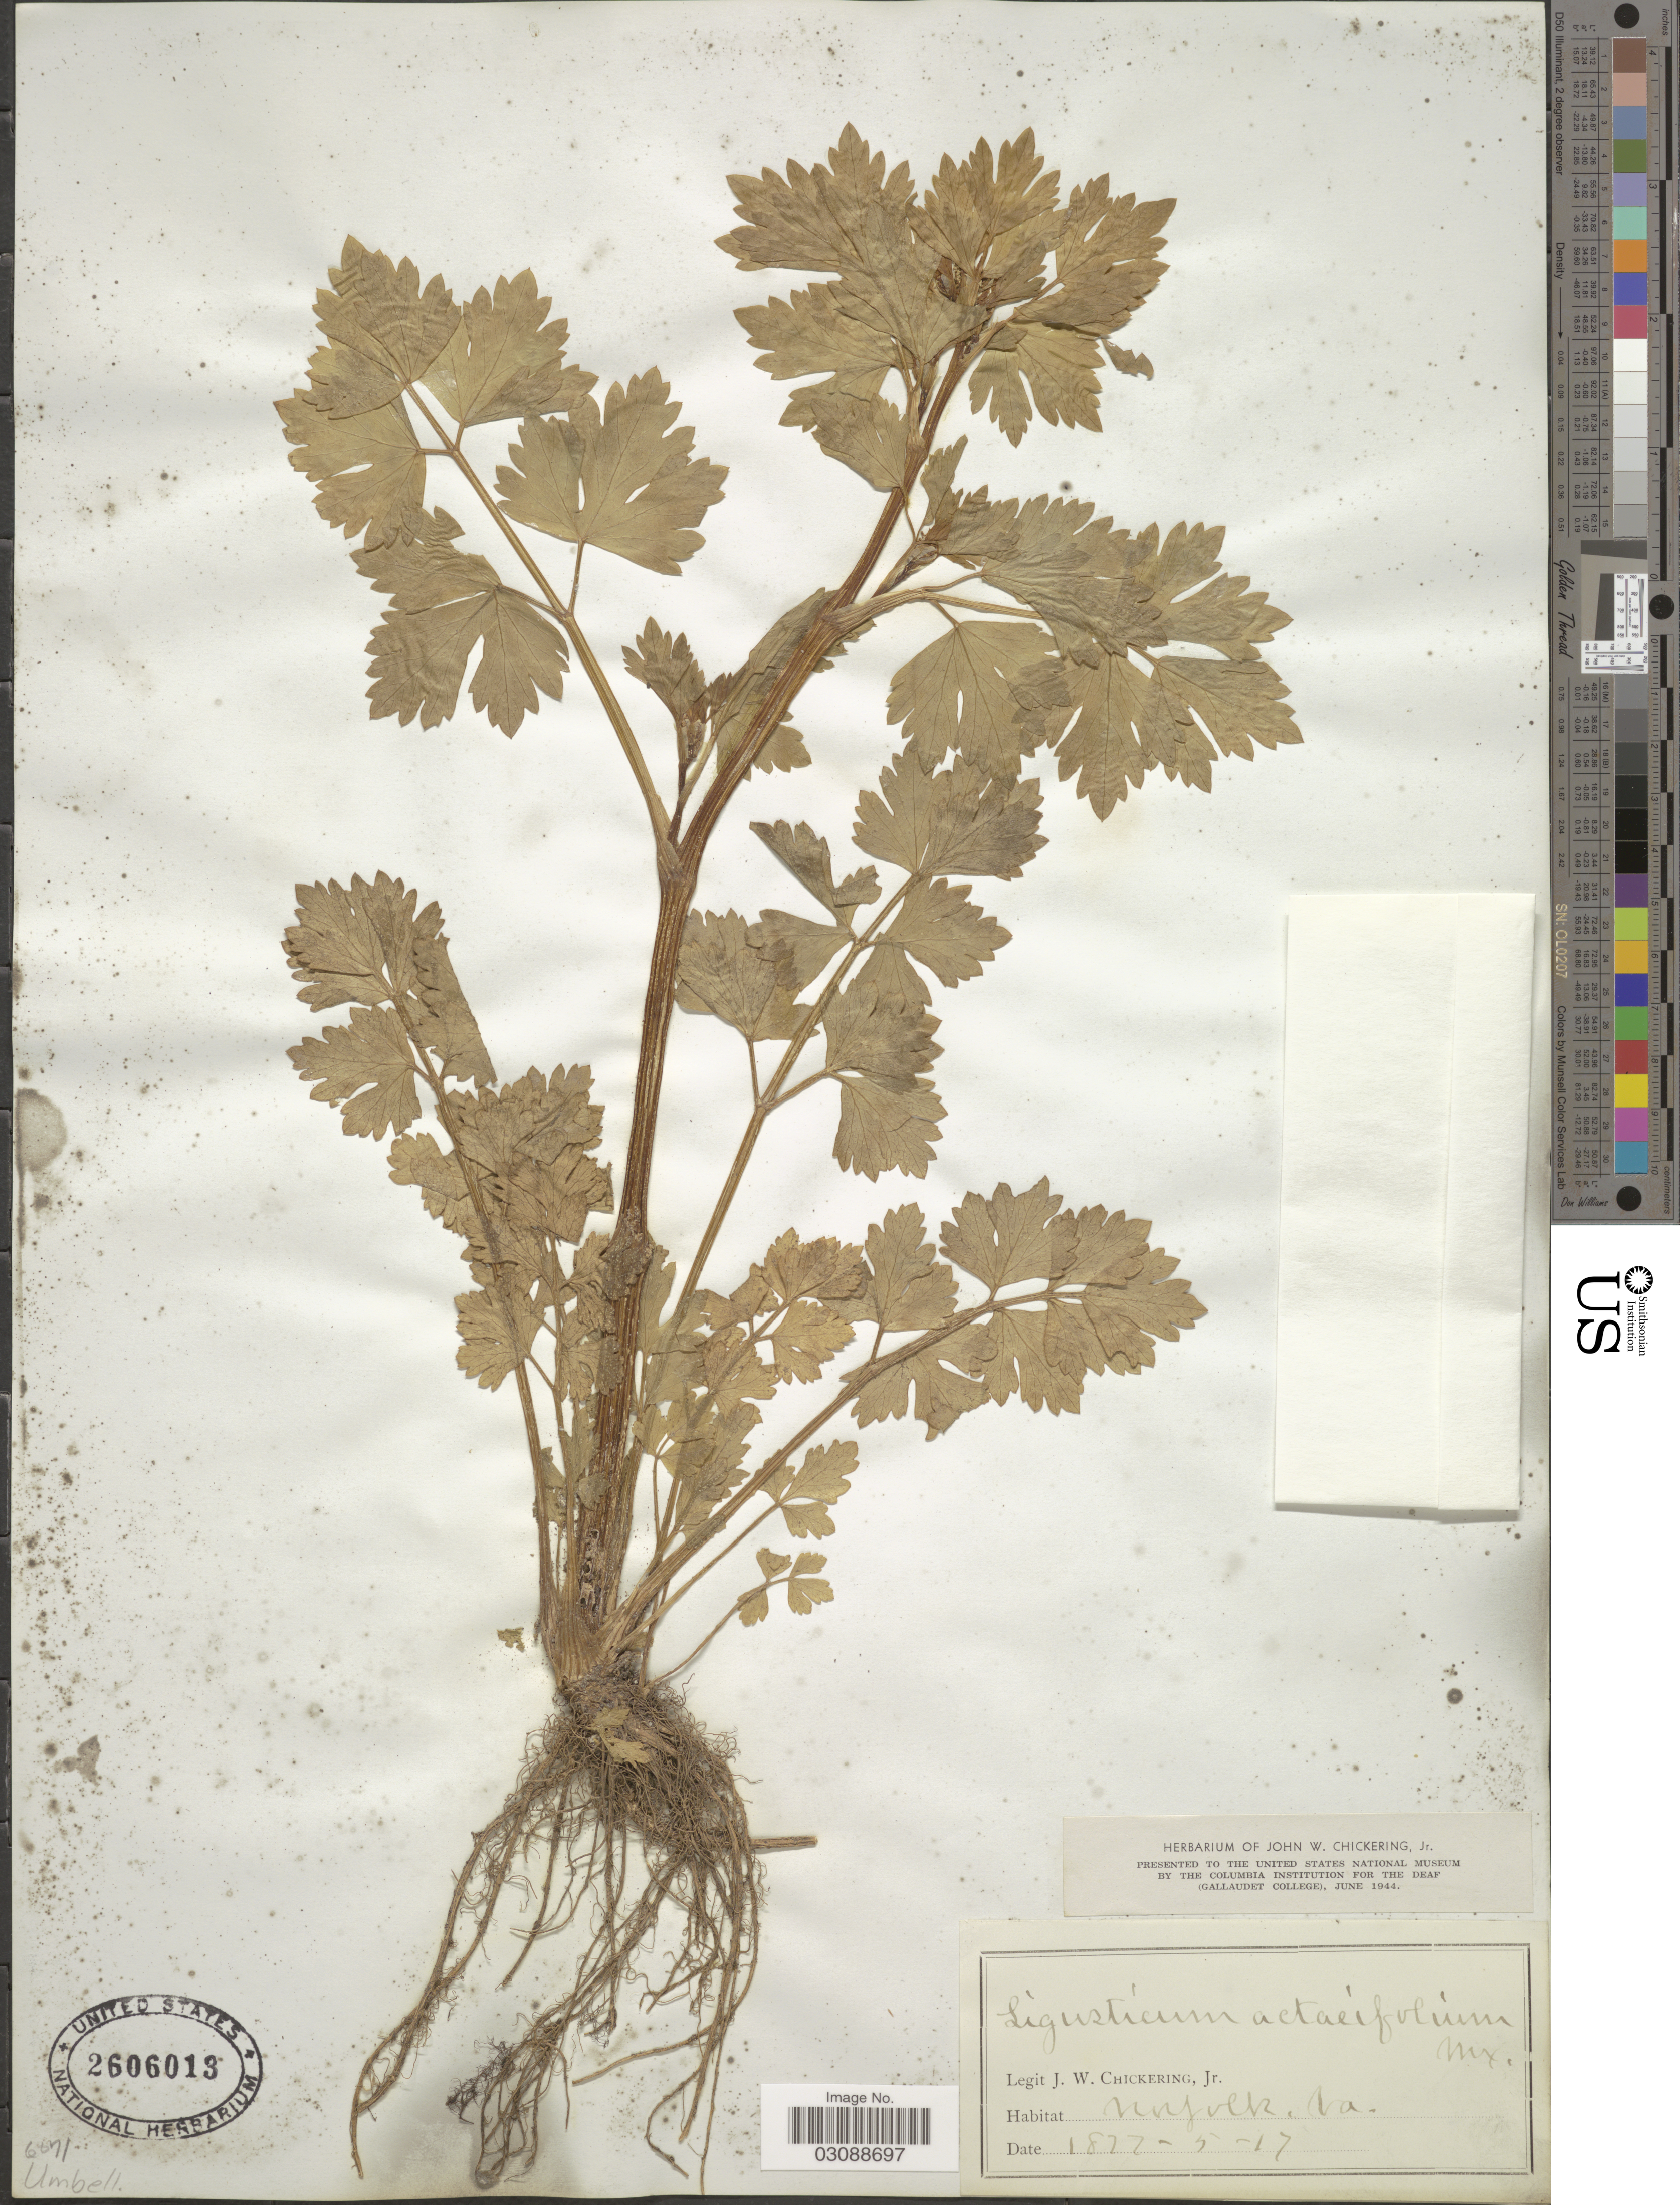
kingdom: Plantae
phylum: Tracheophyta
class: Magnoliopsida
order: Apiales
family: Apiaceae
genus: Ligusticum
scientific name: Ligusticum actaeifolium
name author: Michx.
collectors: J. W. Chickering Jr.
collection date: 1822-05-17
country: United States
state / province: Virginia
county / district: City of Norfolk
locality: Norfolk.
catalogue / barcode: US 2606013